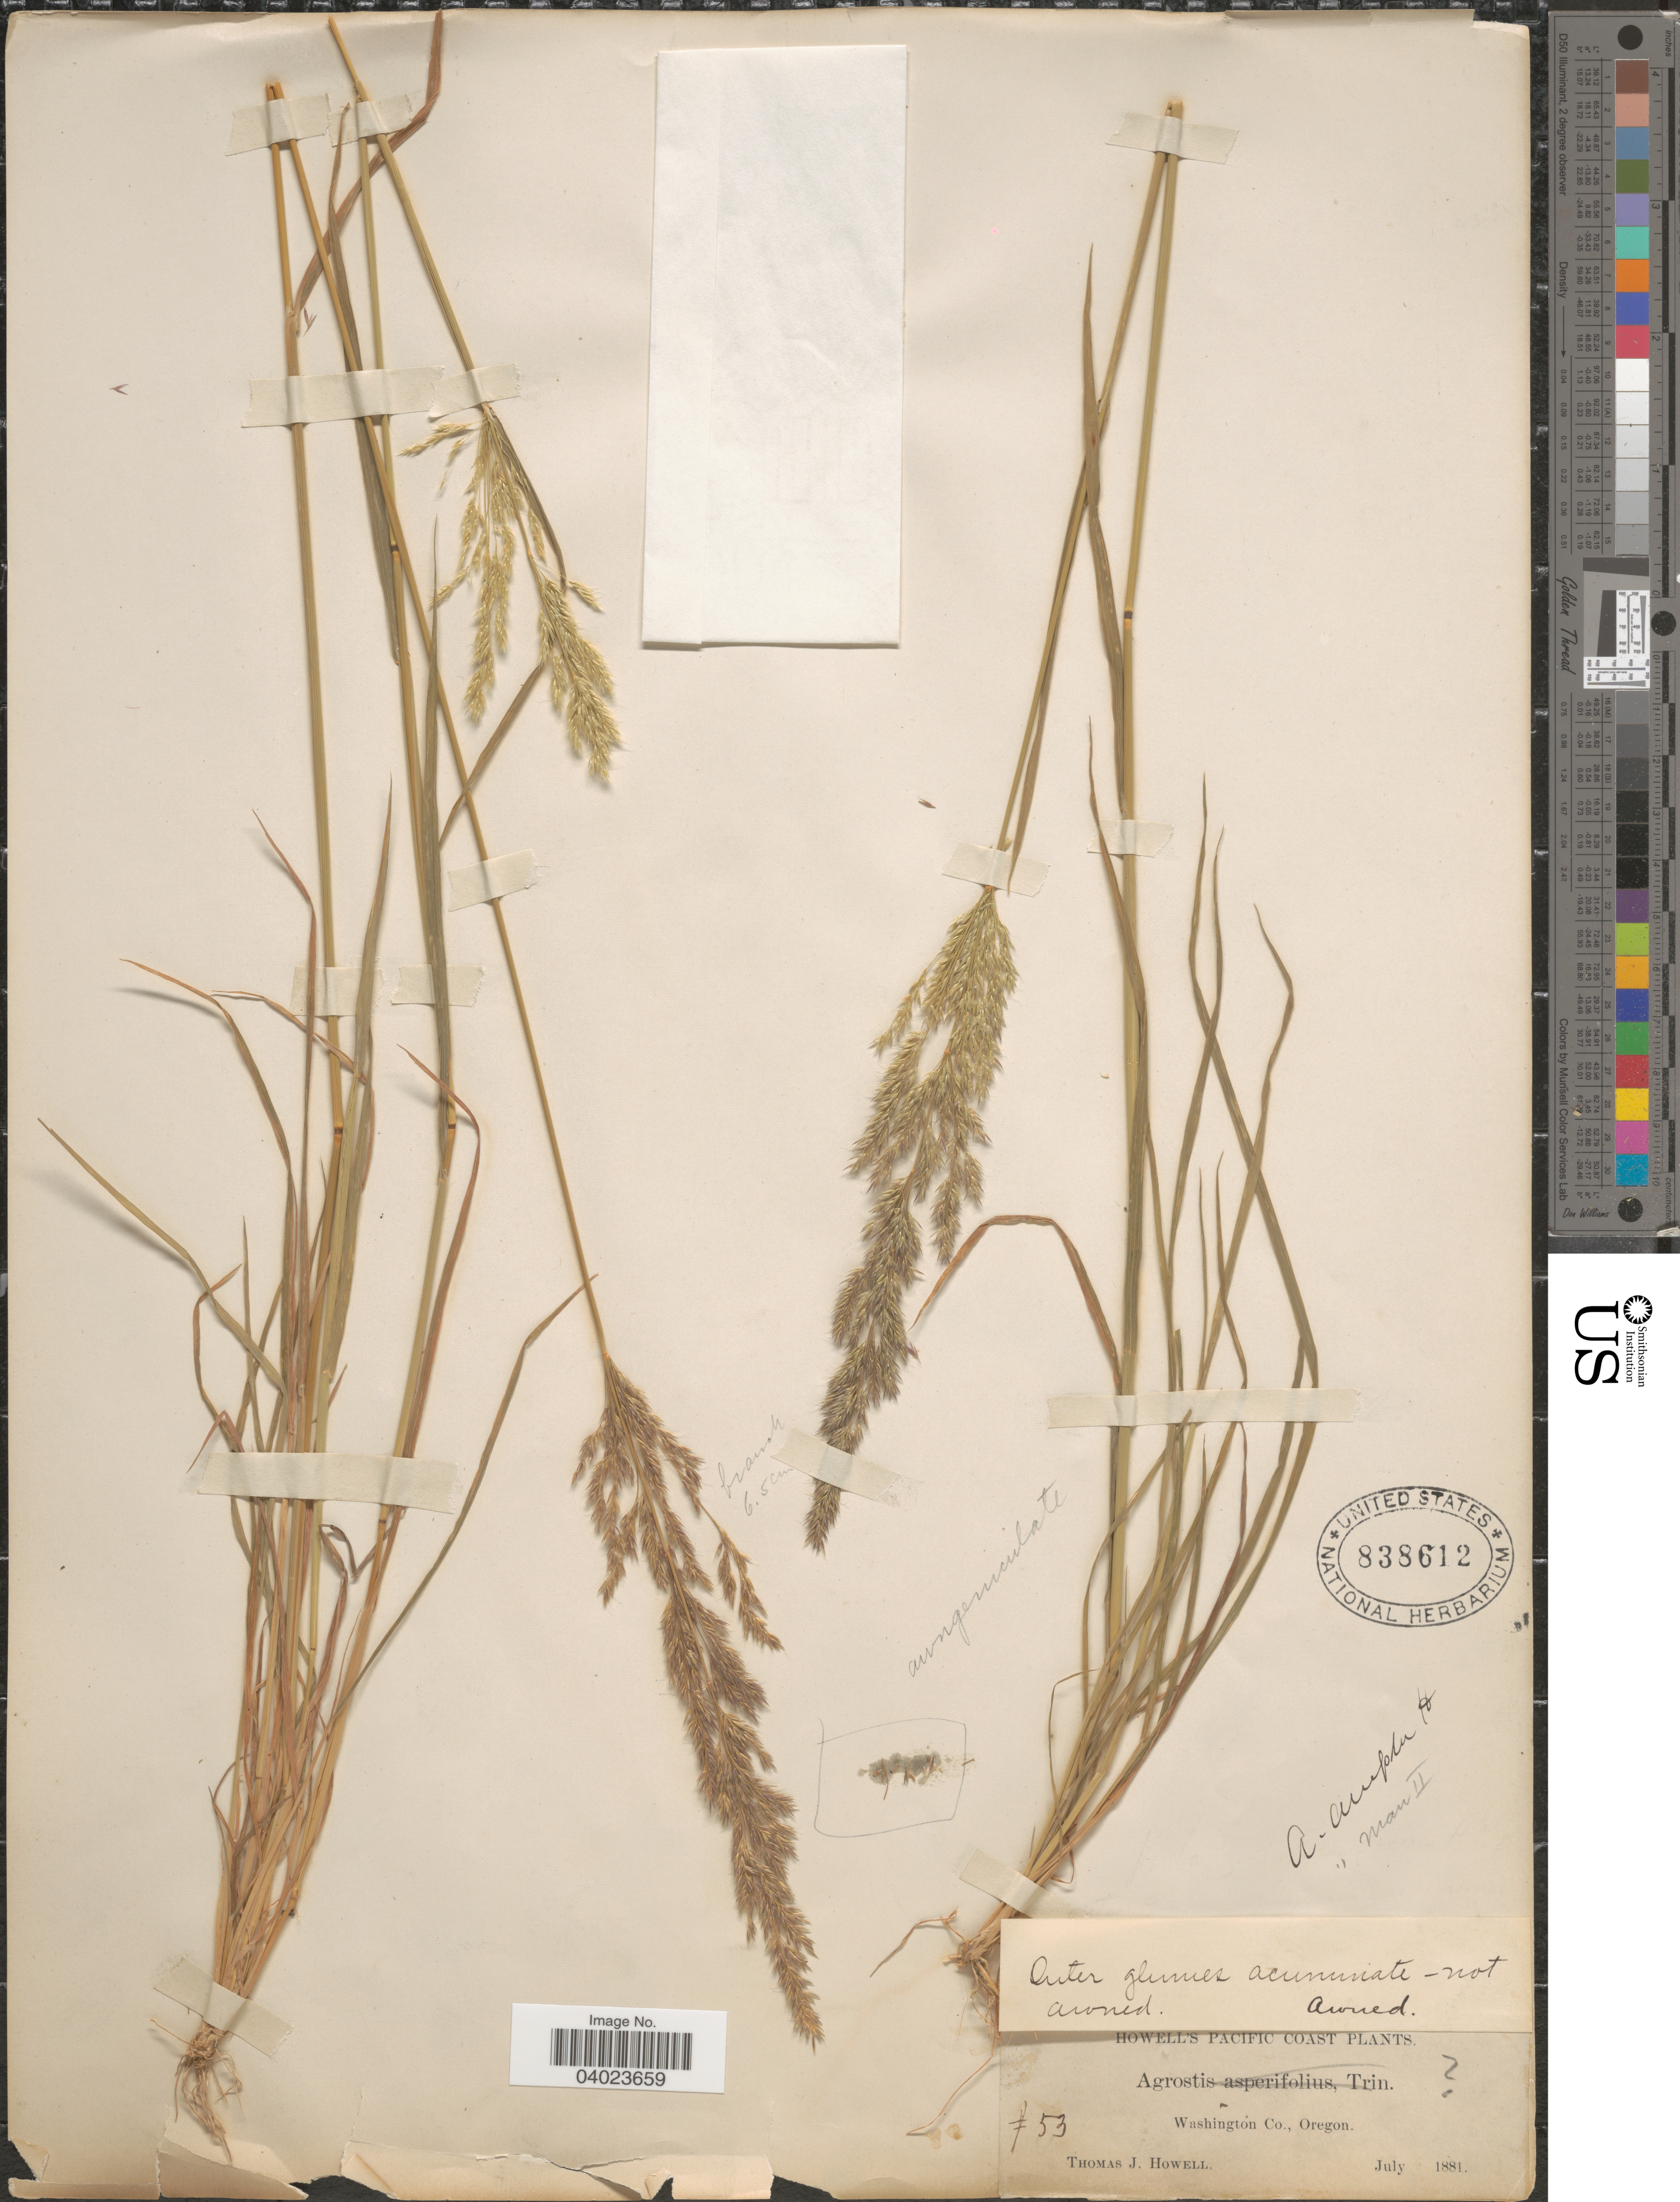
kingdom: Plantae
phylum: Tracheophyta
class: Liliopsida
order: Poales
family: Poaceae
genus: Agrostis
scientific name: Agrostis sp.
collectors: T. J. Howell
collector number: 753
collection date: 1881-07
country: United States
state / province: Oregon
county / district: Washington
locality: Pacific Coast. Washington Co.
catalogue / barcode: US 838612